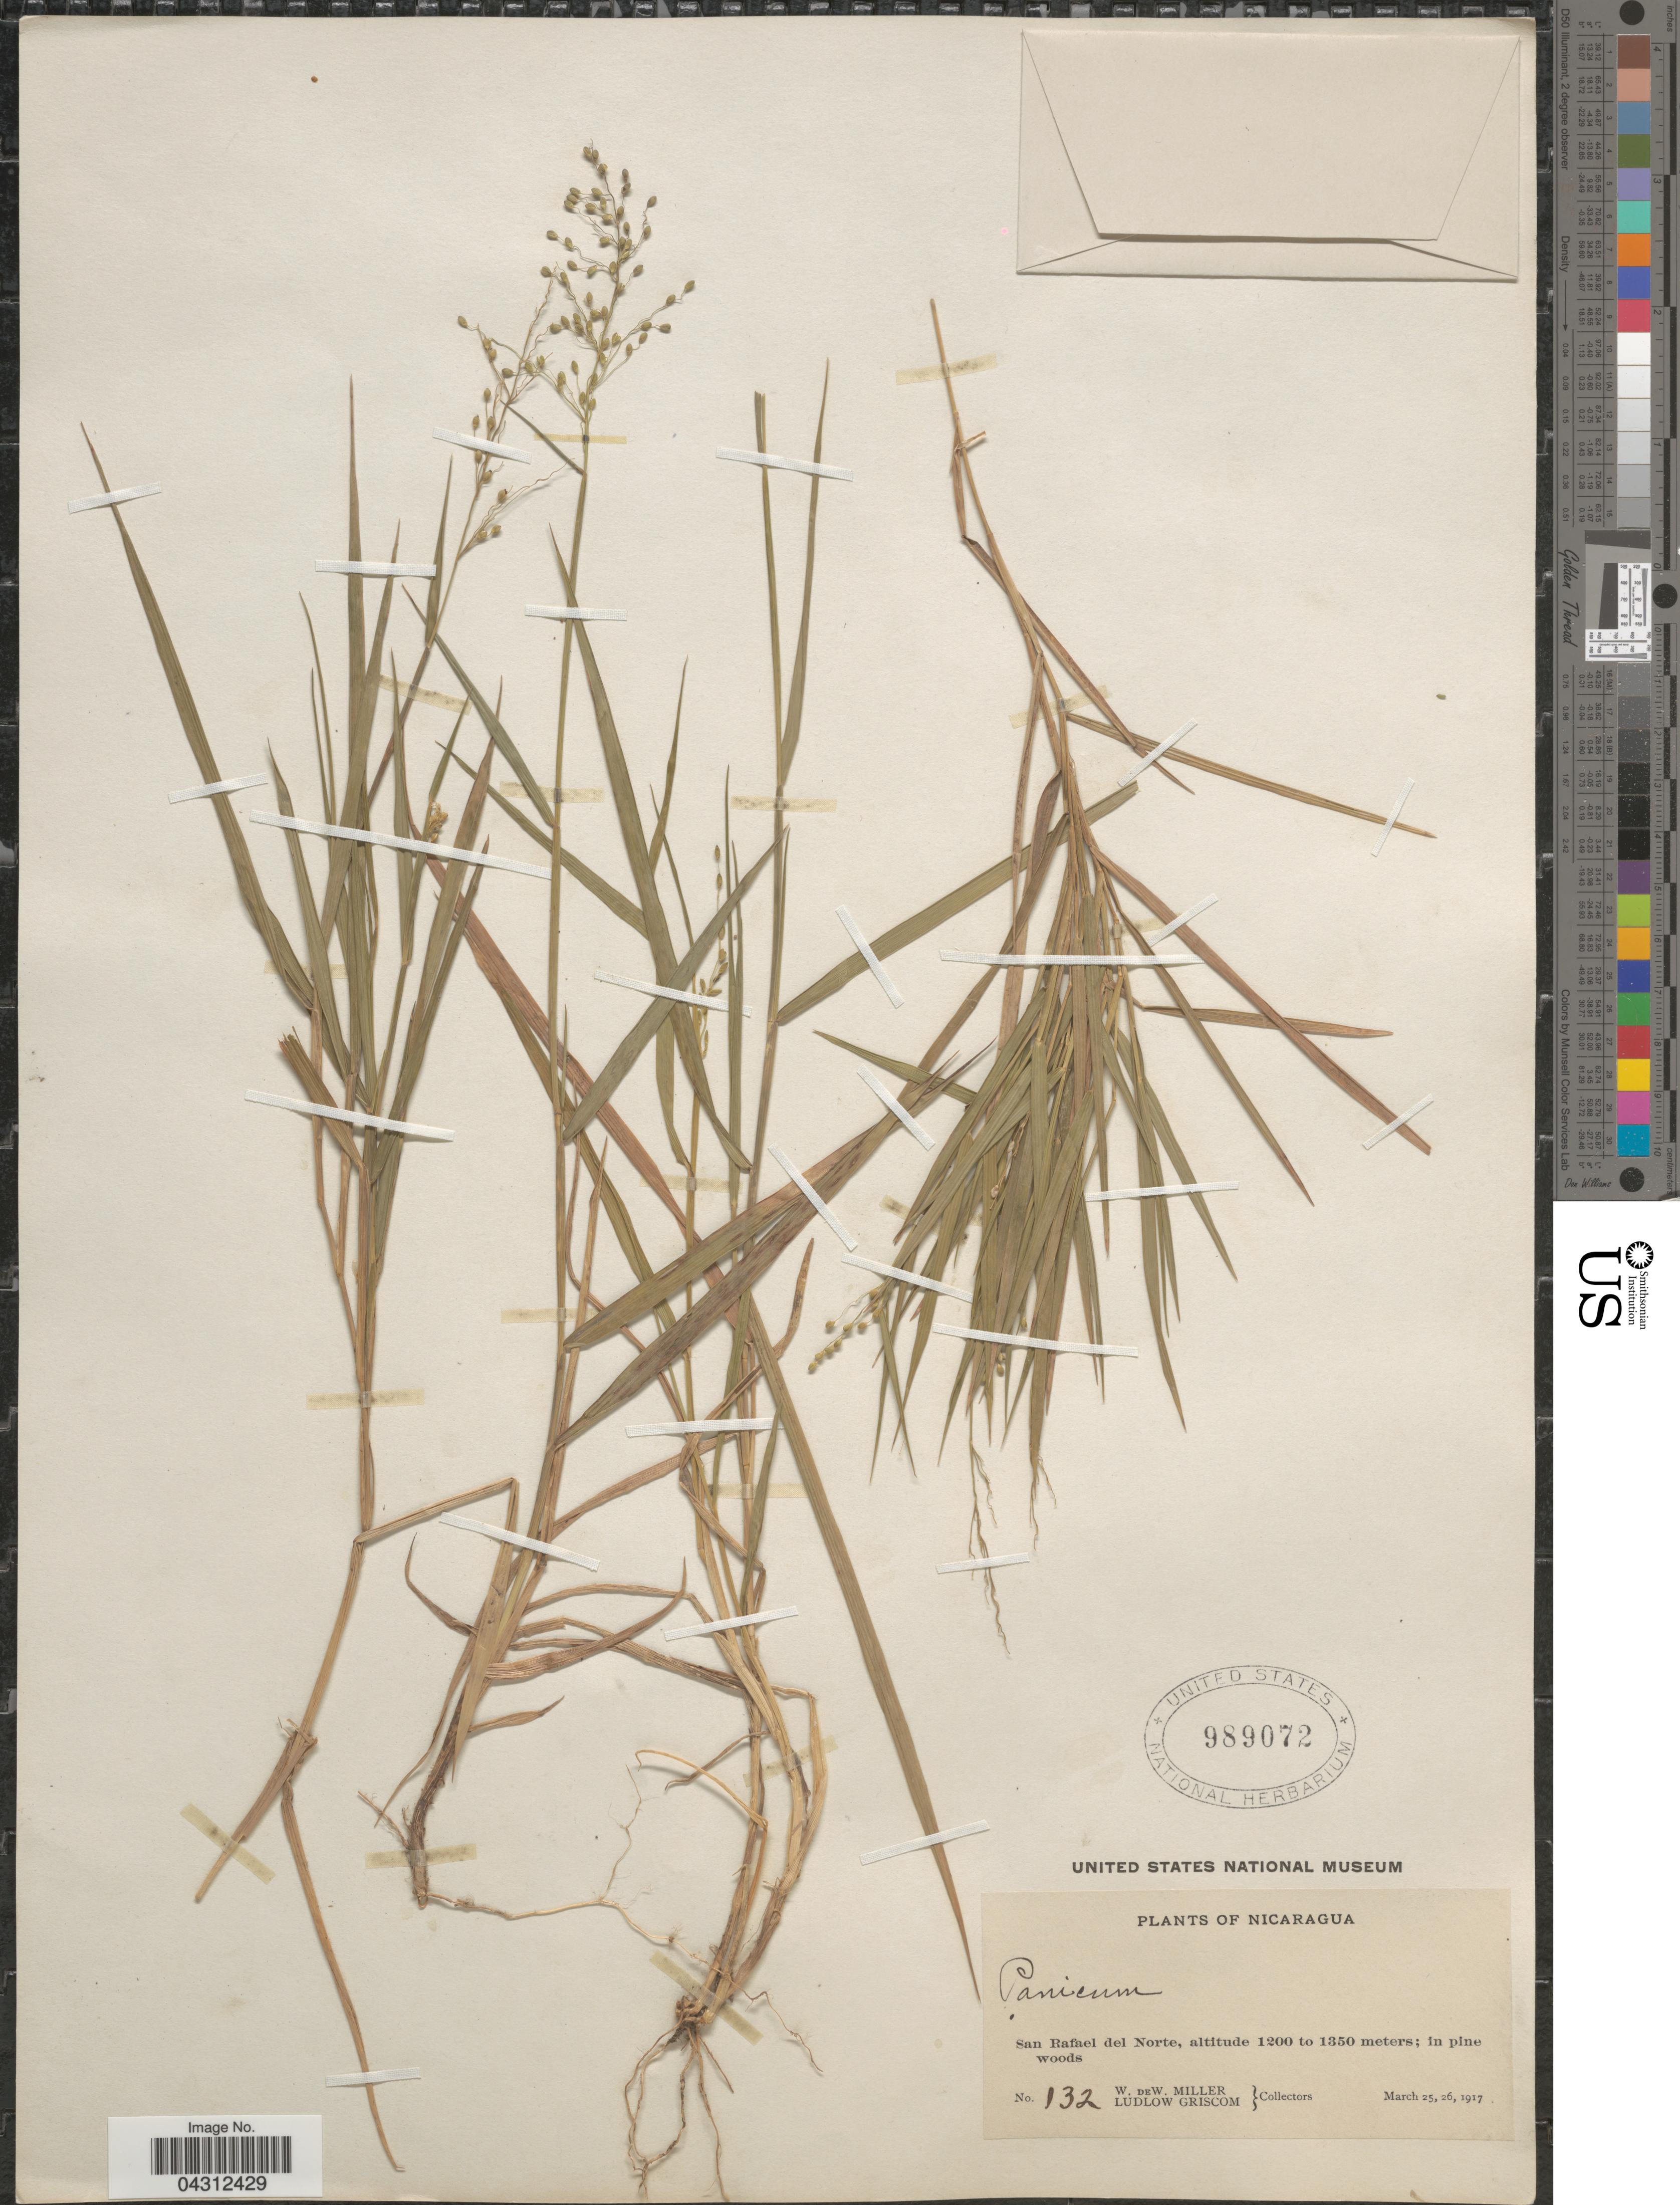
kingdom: Plantae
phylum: Tracheophyta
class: Liliopsida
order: Poales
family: Poaceae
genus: Panicum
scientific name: Panicum sp.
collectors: W. Miller & L. Griscom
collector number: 132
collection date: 1917-03-25/1917-03-26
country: Nicaragua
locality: San Rafael del Norte.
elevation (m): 1200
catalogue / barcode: US 989072